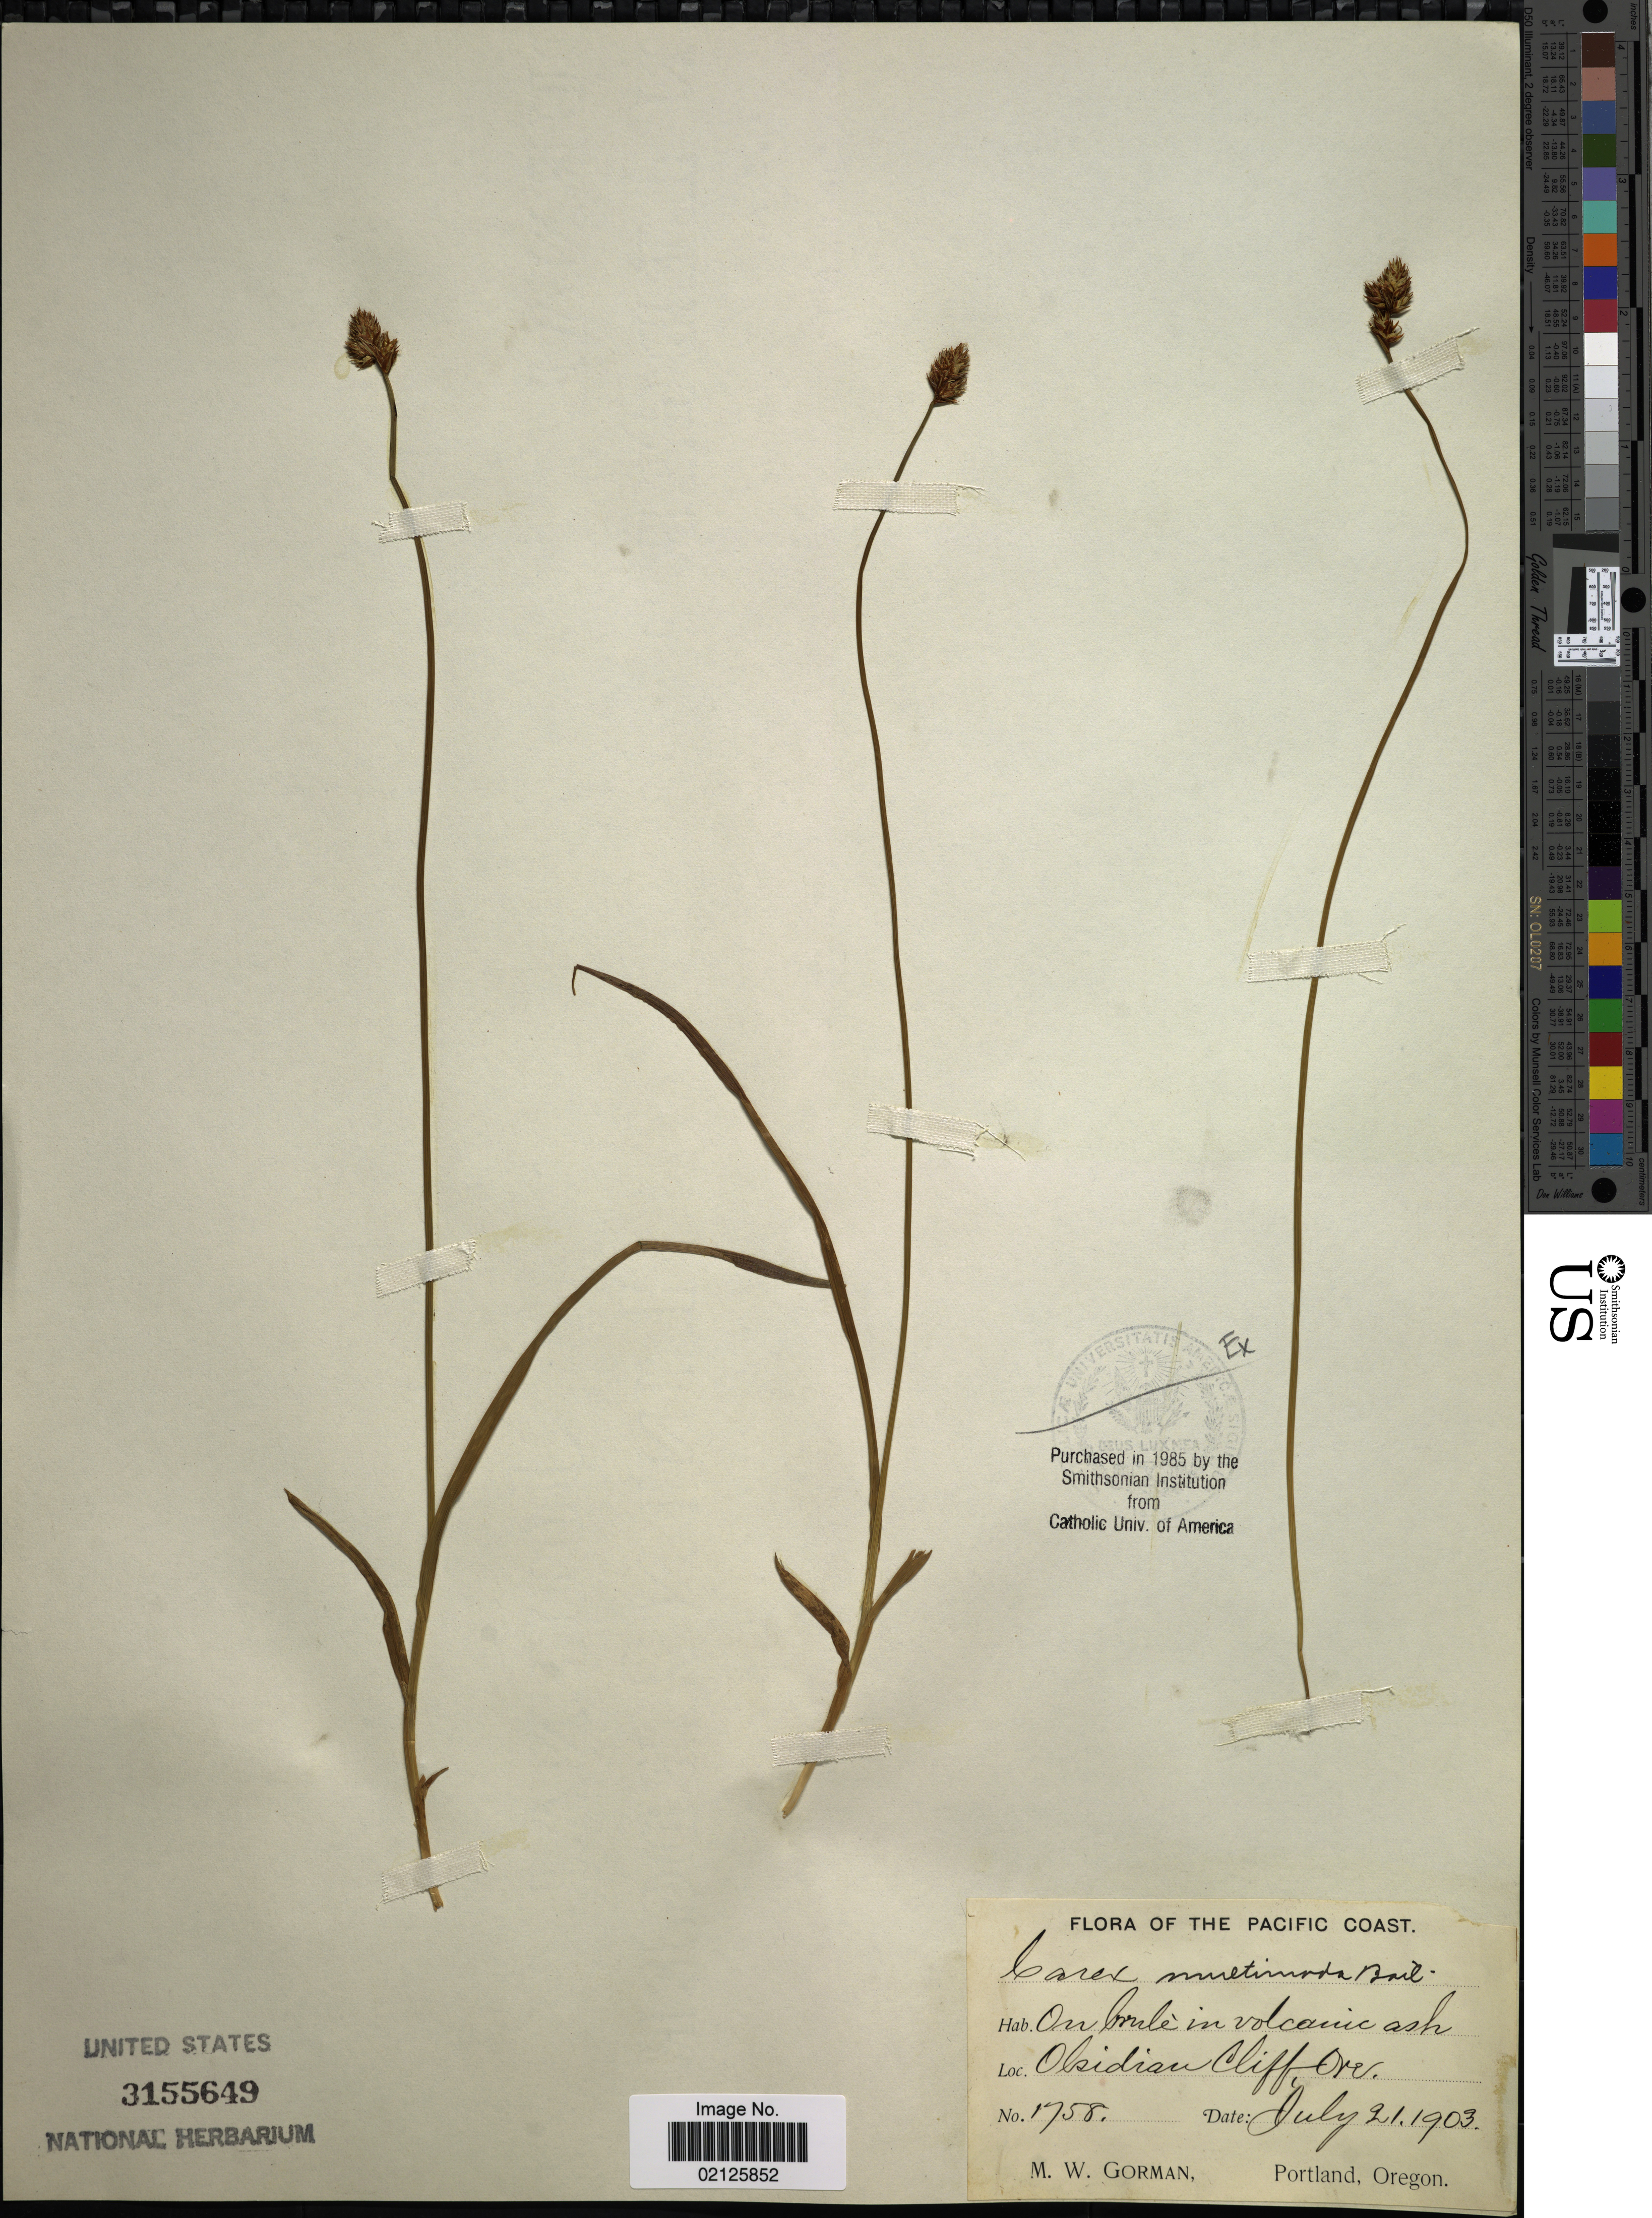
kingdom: Plantae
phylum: Tracheophyta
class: Liliopsida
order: Poales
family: Cyperaceae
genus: Carex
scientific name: Carex preslii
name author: Steud.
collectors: M. W. Gorman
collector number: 1758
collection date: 1903-07-21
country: United States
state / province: Oregon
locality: The Pacific Coast, Obsidian Cliff.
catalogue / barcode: US 3155649